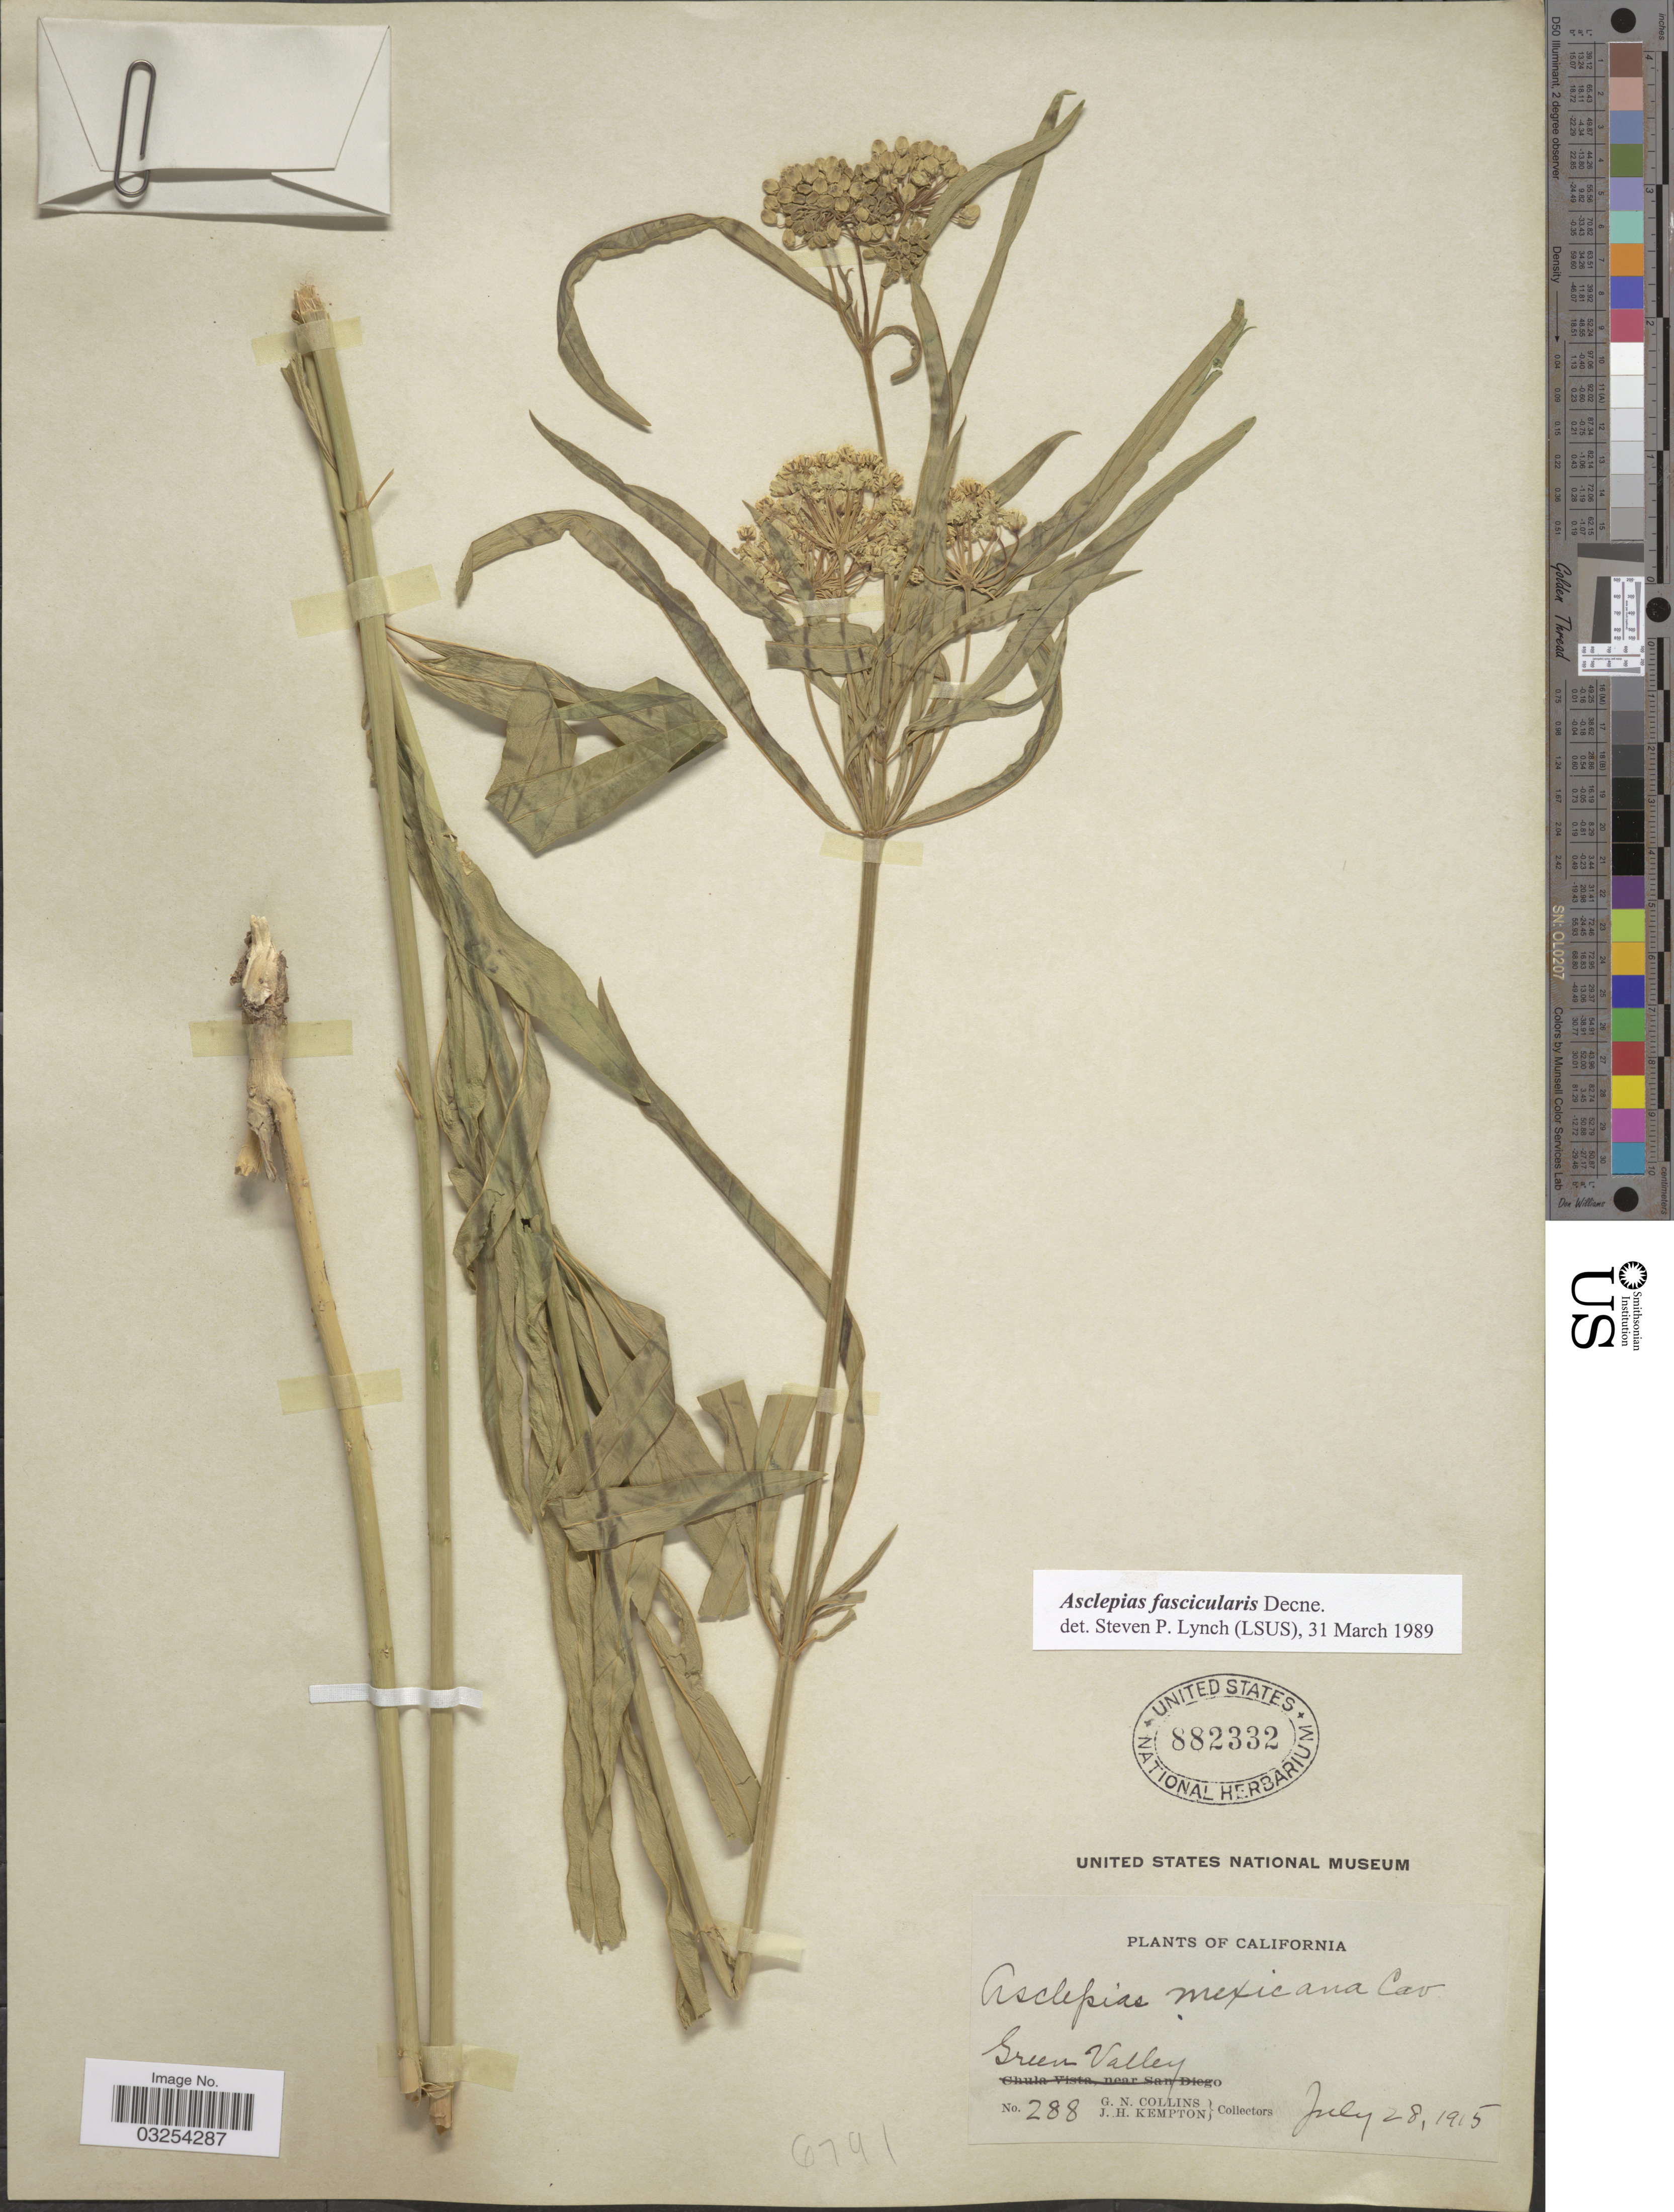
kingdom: Plantae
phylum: Tracheophyta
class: Magnoliopsida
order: Gentianales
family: Apocynaceae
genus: Asclepias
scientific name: Asclepias fascicularis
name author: Decne.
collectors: G. Collins & J. H. Kempton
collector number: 288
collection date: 1915-07-28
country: United States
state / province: California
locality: Green Valley.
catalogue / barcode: US 882332